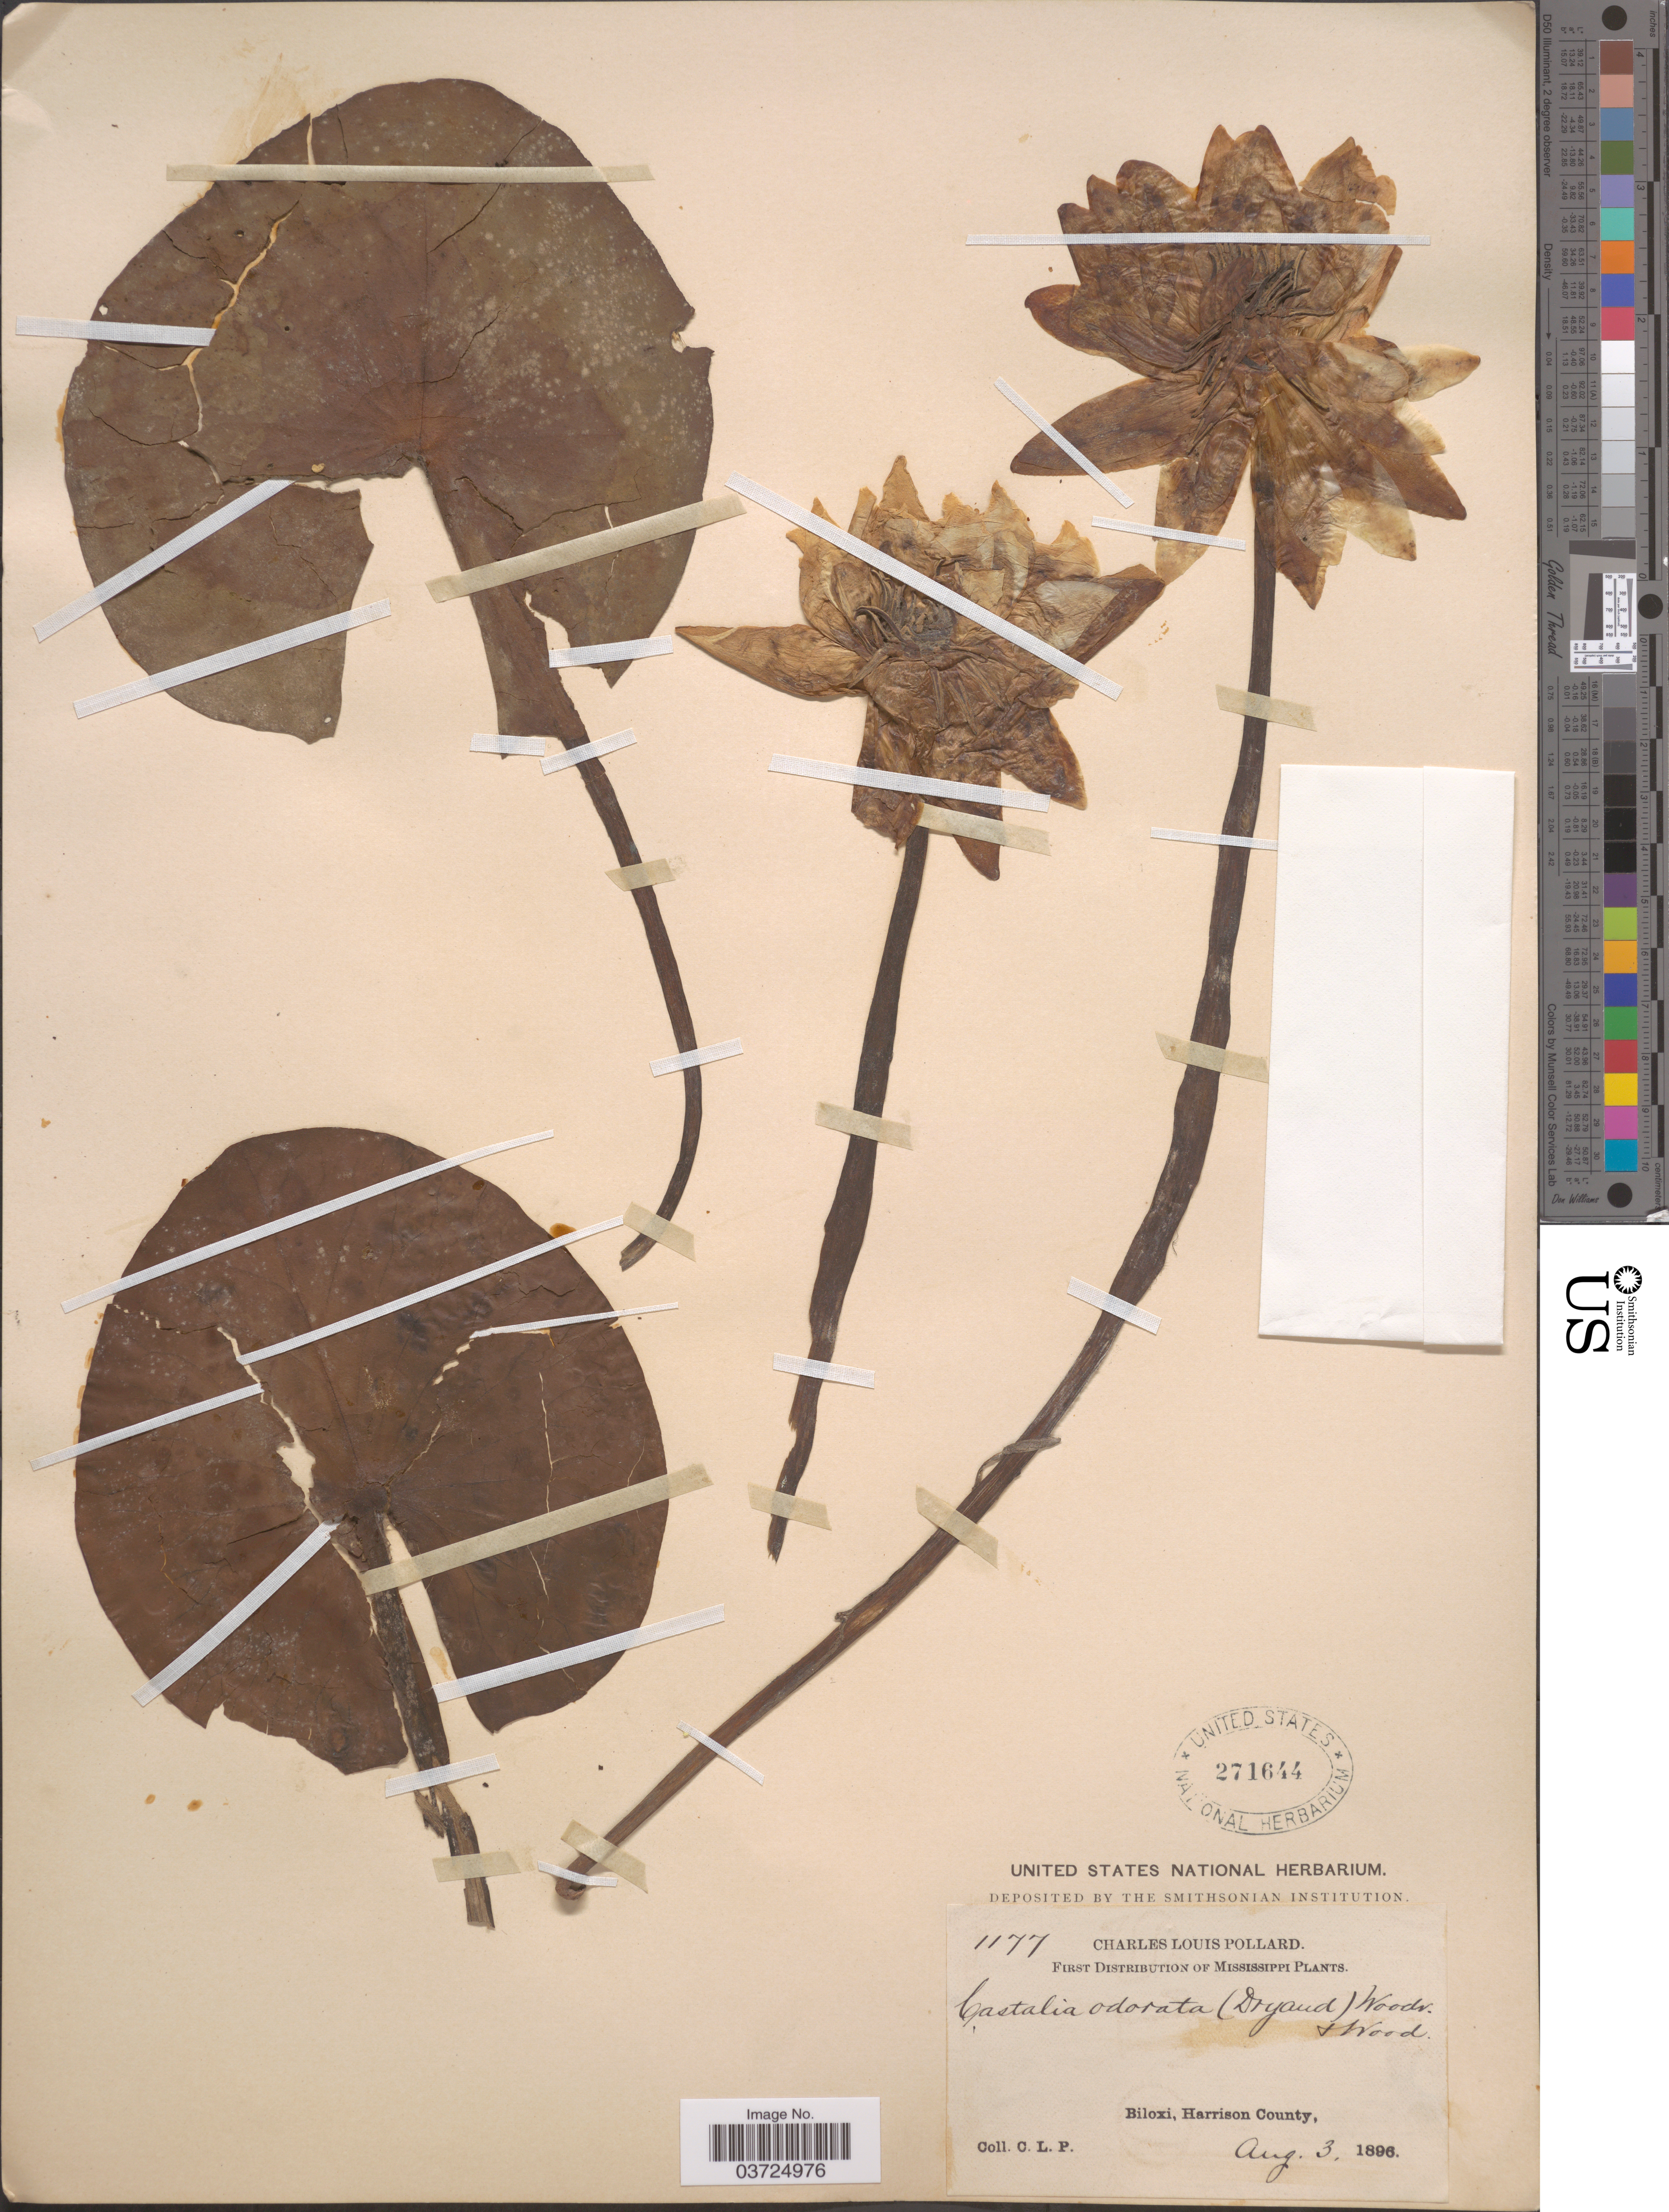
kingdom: Plantae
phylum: Tracheophyta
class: Magnoliopsida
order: Nymphaeales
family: Nymphaeaceae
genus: Nymphaea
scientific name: Nymphaea odorata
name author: Aiton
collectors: C. L. Pollard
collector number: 1177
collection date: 1896-08-03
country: United States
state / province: Mississippi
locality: Biloxi, Harrison County.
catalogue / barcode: US 271644